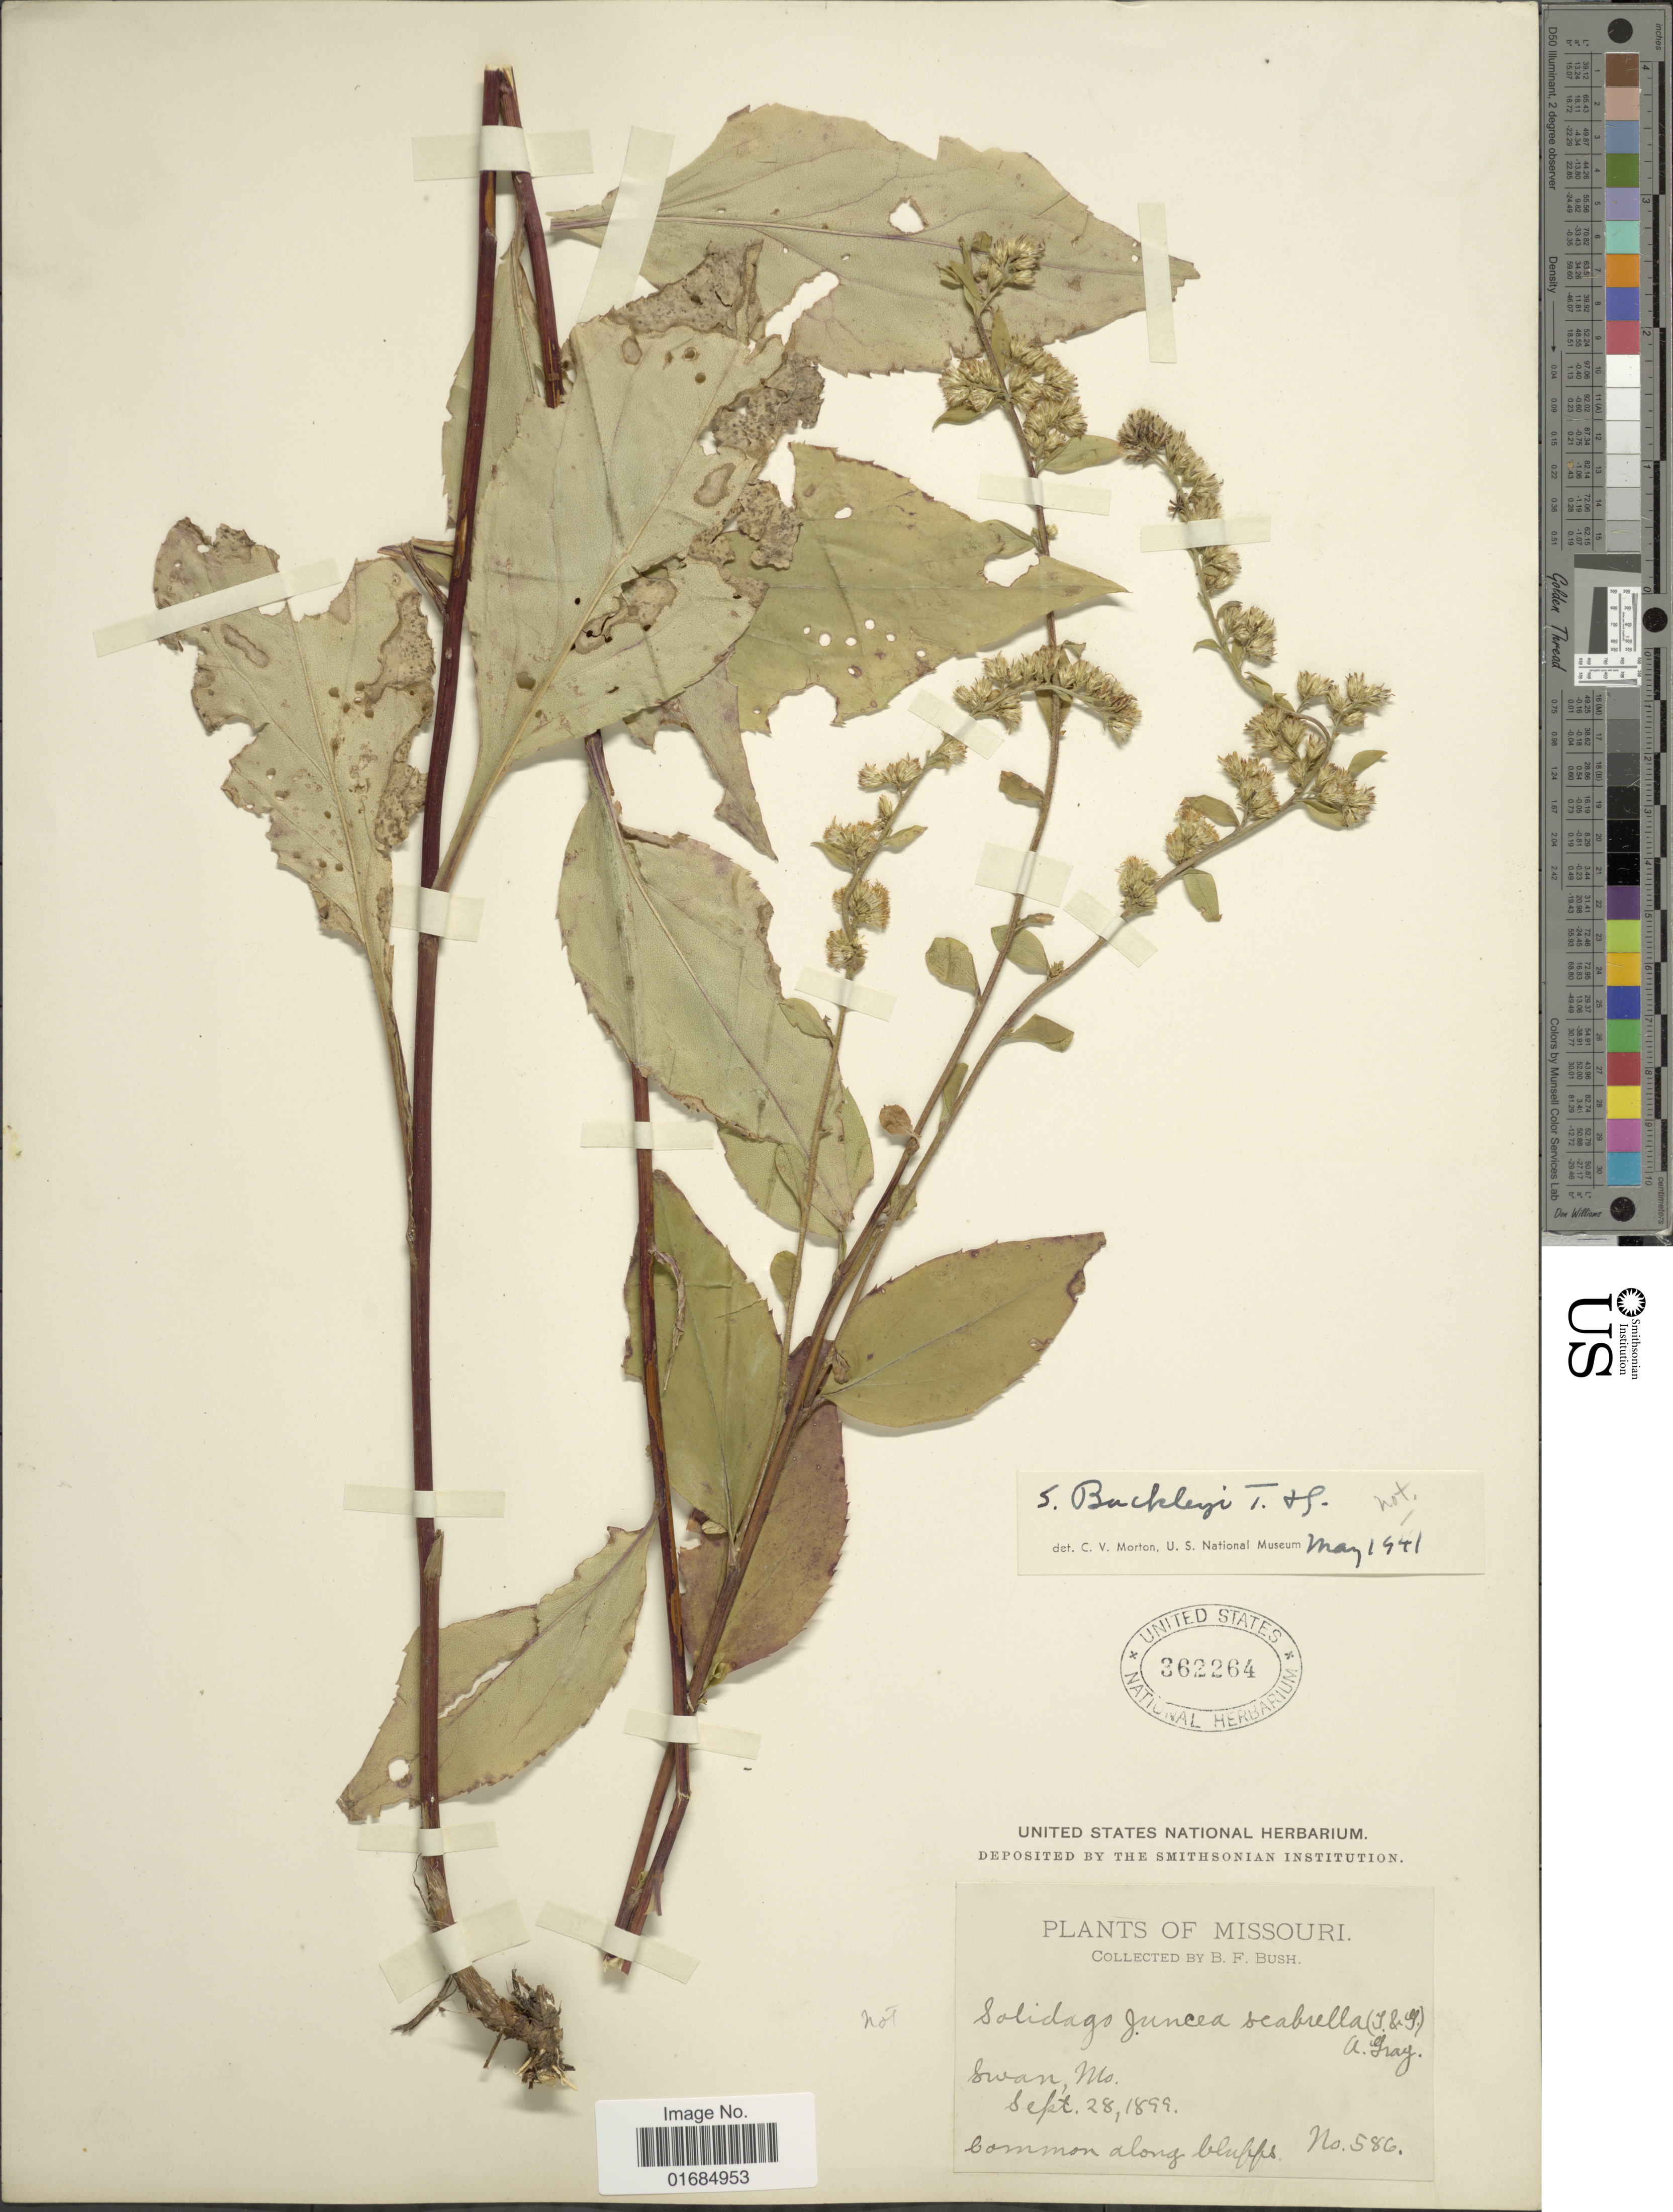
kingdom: Plantae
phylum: Tracheophyta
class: Magnoliopsida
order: Asterales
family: Asteraceae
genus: Solidago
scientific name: Solidago buckleyi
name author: Torr. & A. Gray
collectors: B. F. Bush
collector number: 586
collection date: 1899-09-28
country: United States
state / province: Missouri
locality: Swan Mt.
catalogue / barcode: US 362264